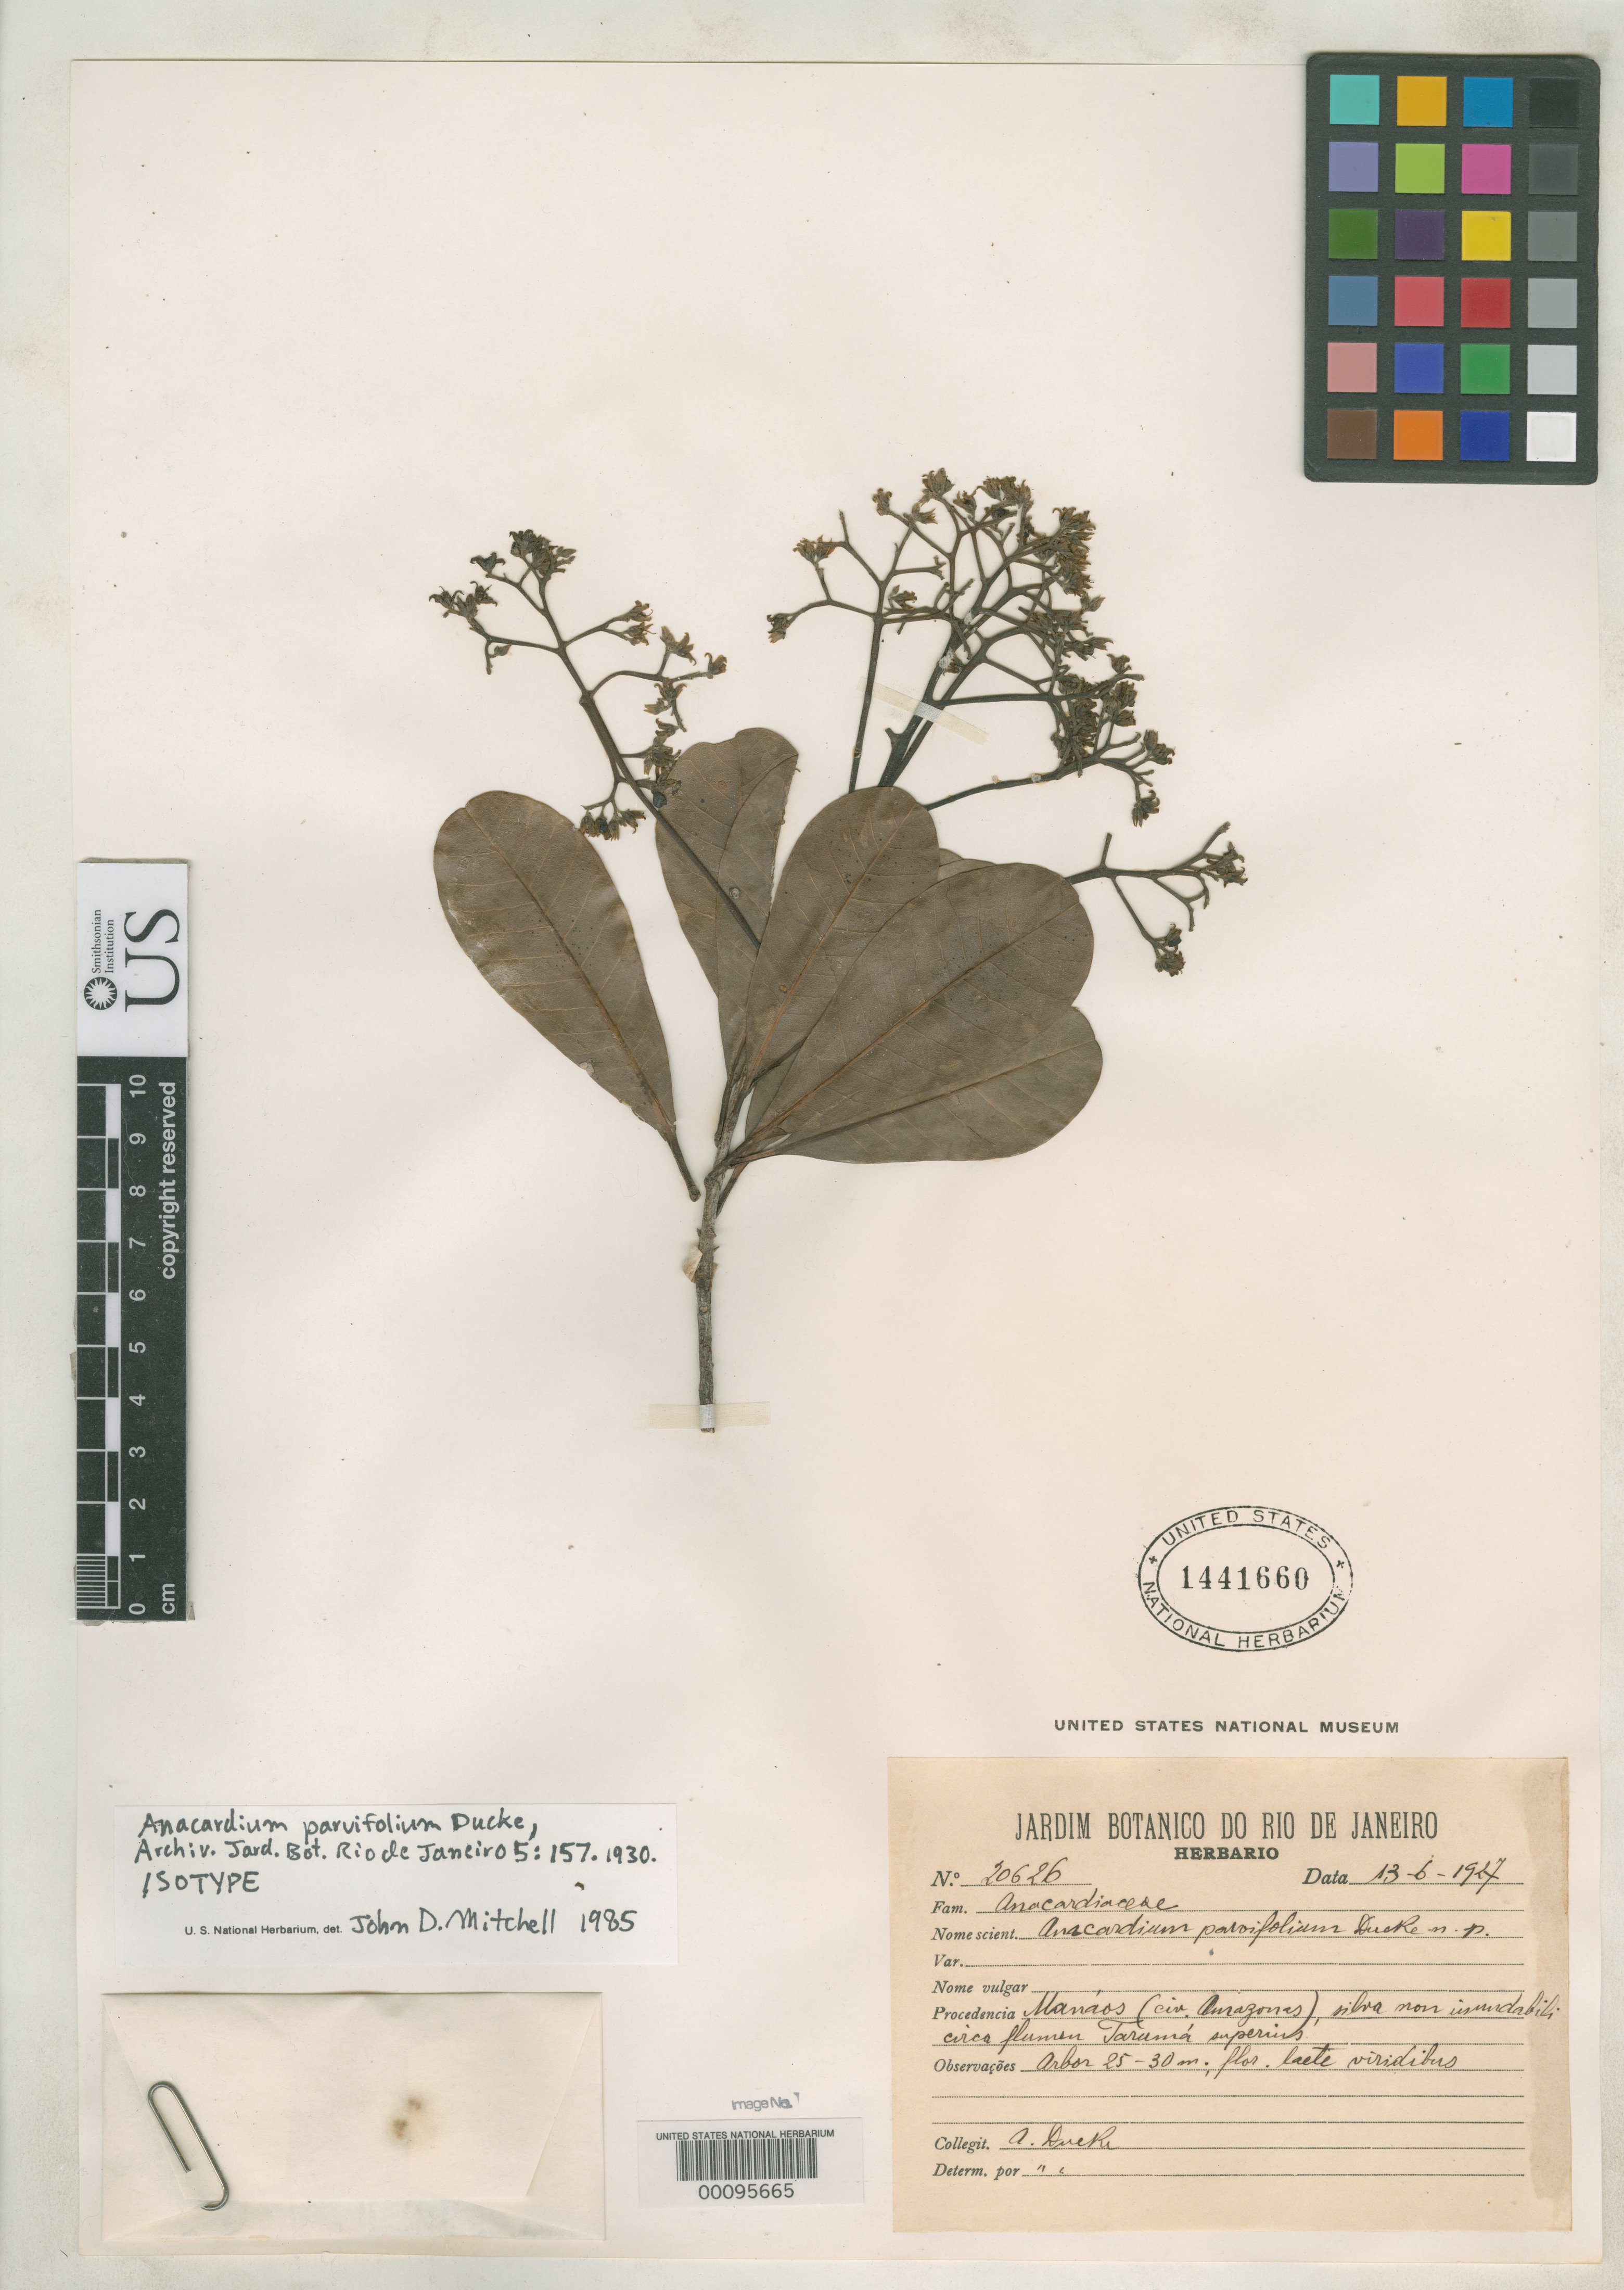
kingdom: Plantae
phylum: Tracheophyta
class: Magnoliopsida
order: Sapindales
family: Anacardiaceae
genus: Anacardium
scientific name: Anacardium parvifolium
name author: Ducke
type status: Isotype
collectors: A. Ducke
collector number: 20626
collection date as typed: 13 Jun 1927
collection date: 1927-06-13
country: Brazil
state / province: Amazonas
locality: Prope Manaos, Circa Taruma.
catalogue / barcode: US 1441660